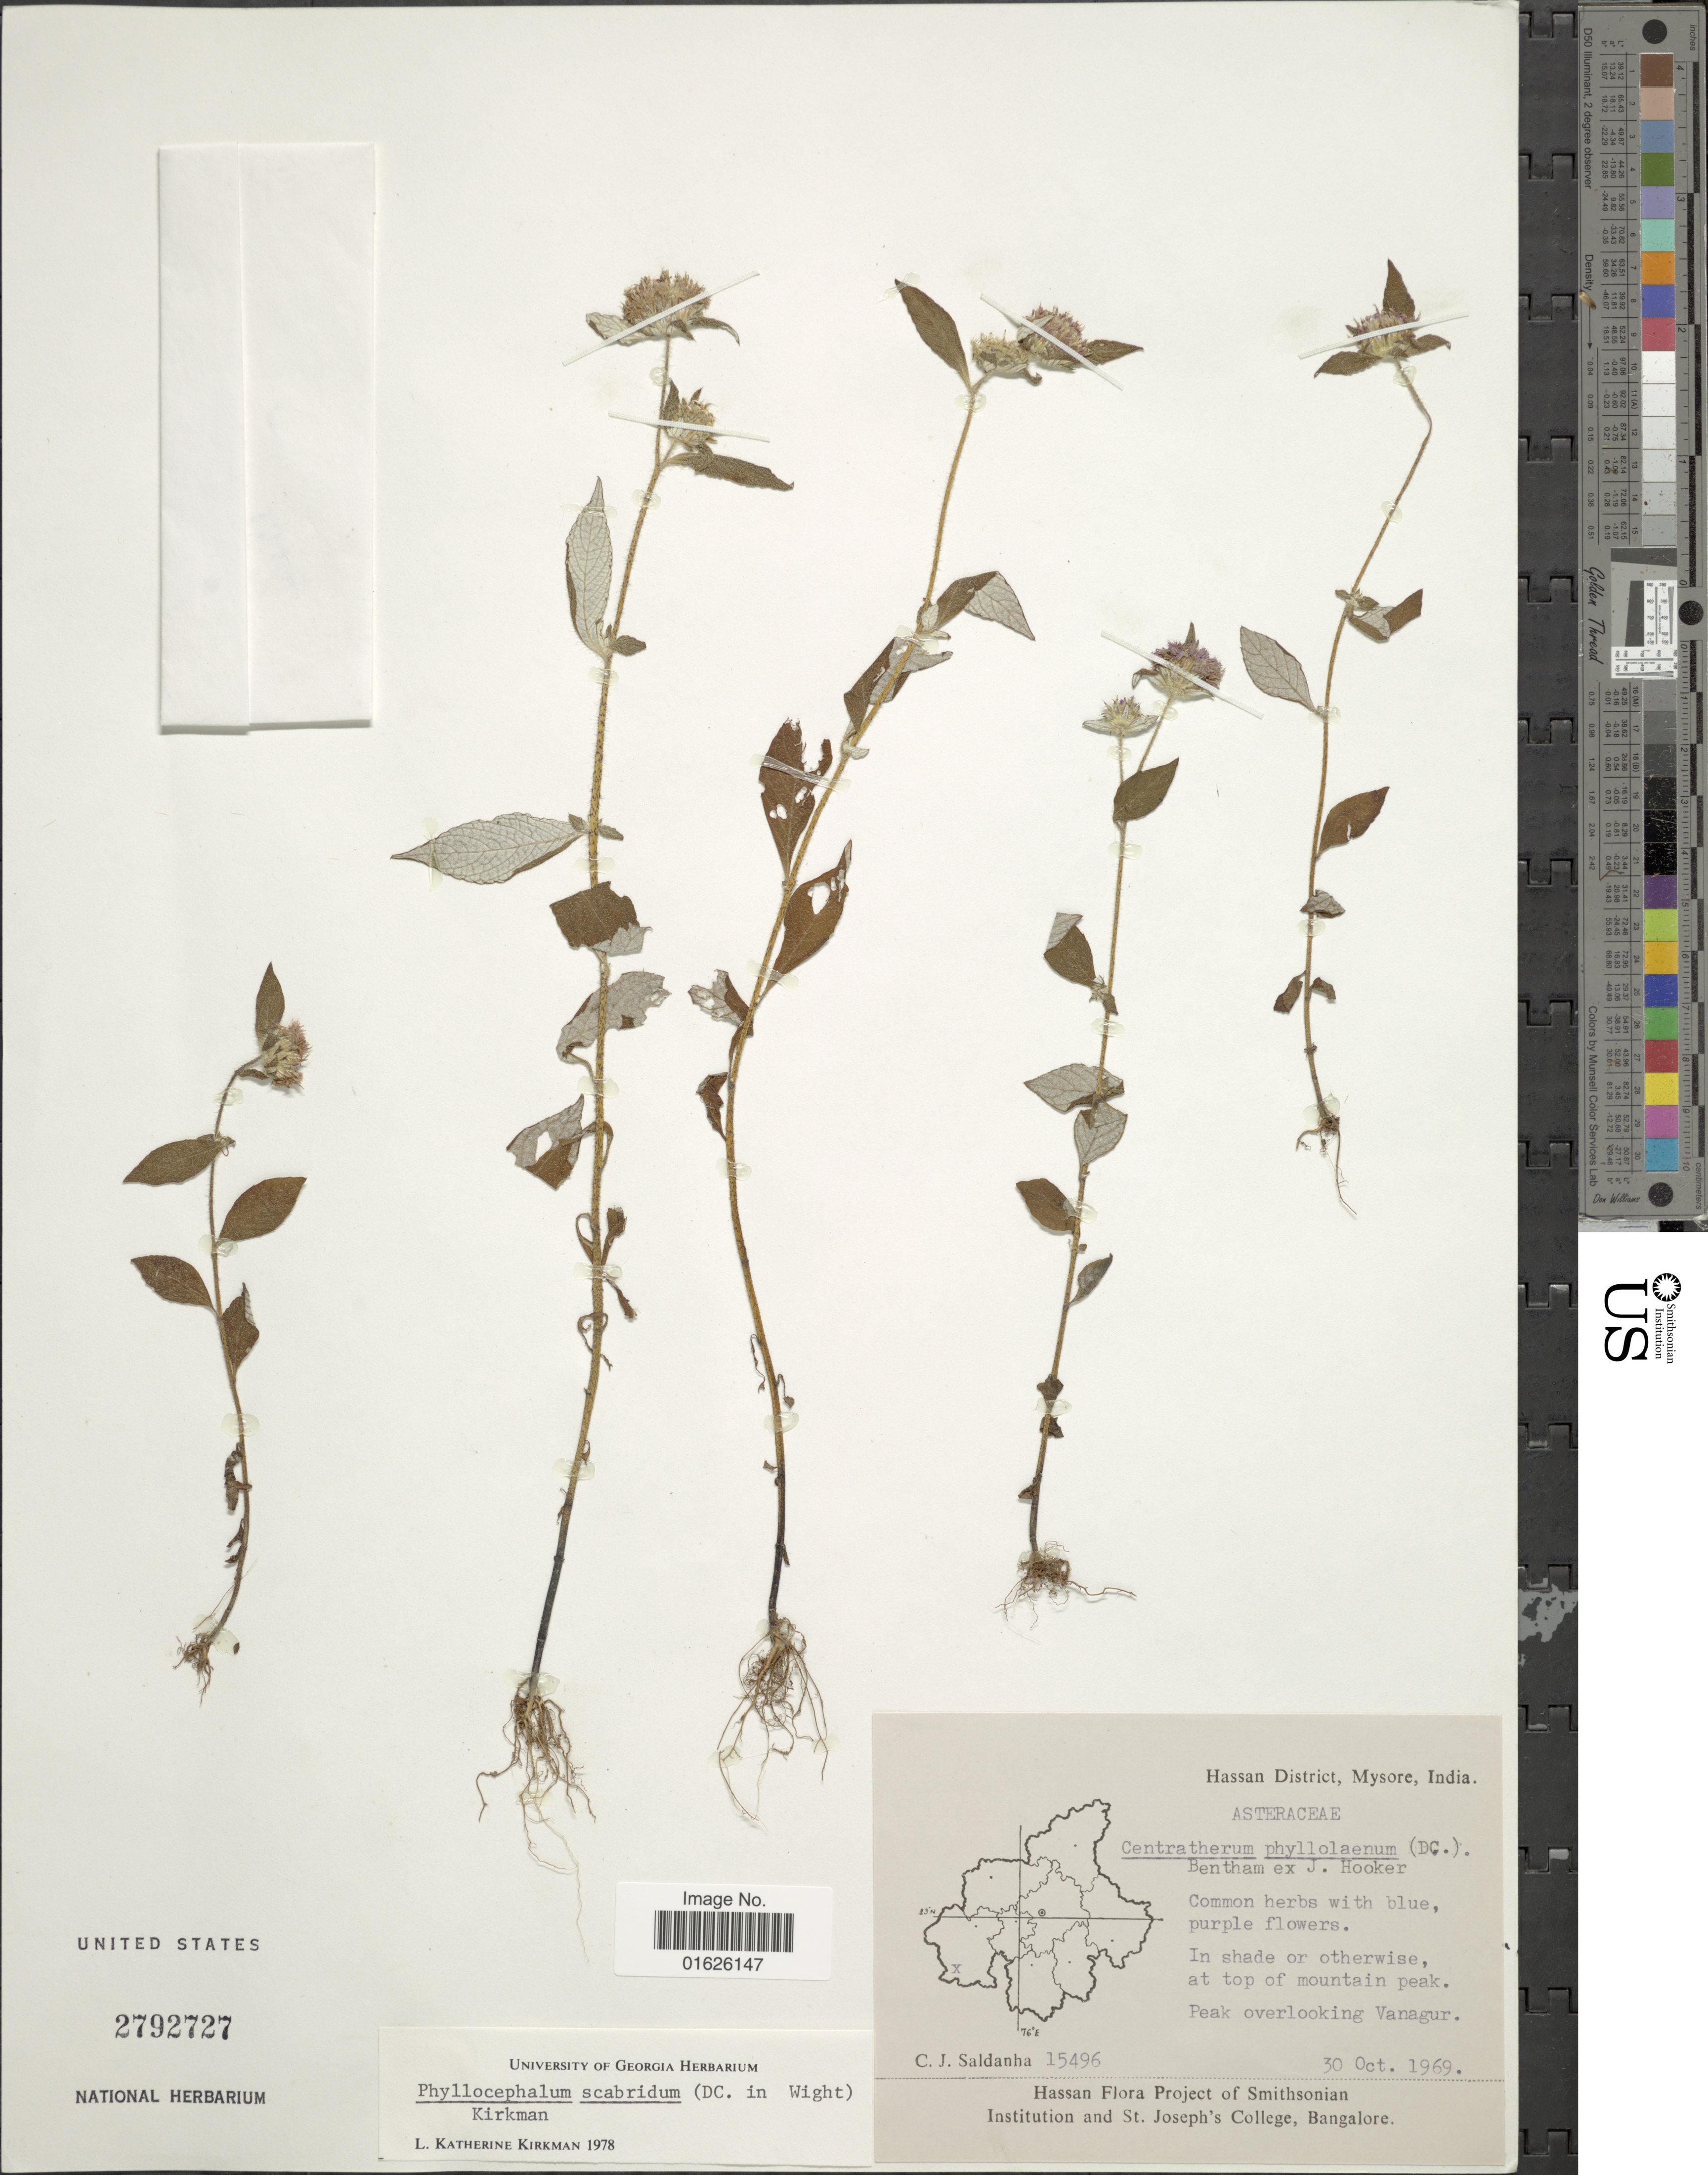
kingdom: Plantae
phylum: Tracheophyta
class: Magnoliopsida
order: Asterales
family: Asteraceae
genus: Phyllocephalum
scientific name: Phyllocephalum scabridum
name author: (DC. in Wight) Kirkman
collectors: C. J. Saldanha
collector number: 15496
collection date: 1969-10-30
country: India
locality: Hassan District, Mysore, in shade or otherwise at top of Mountain Peak. Peak overlooking Vanagur.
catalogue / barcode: US 2792727